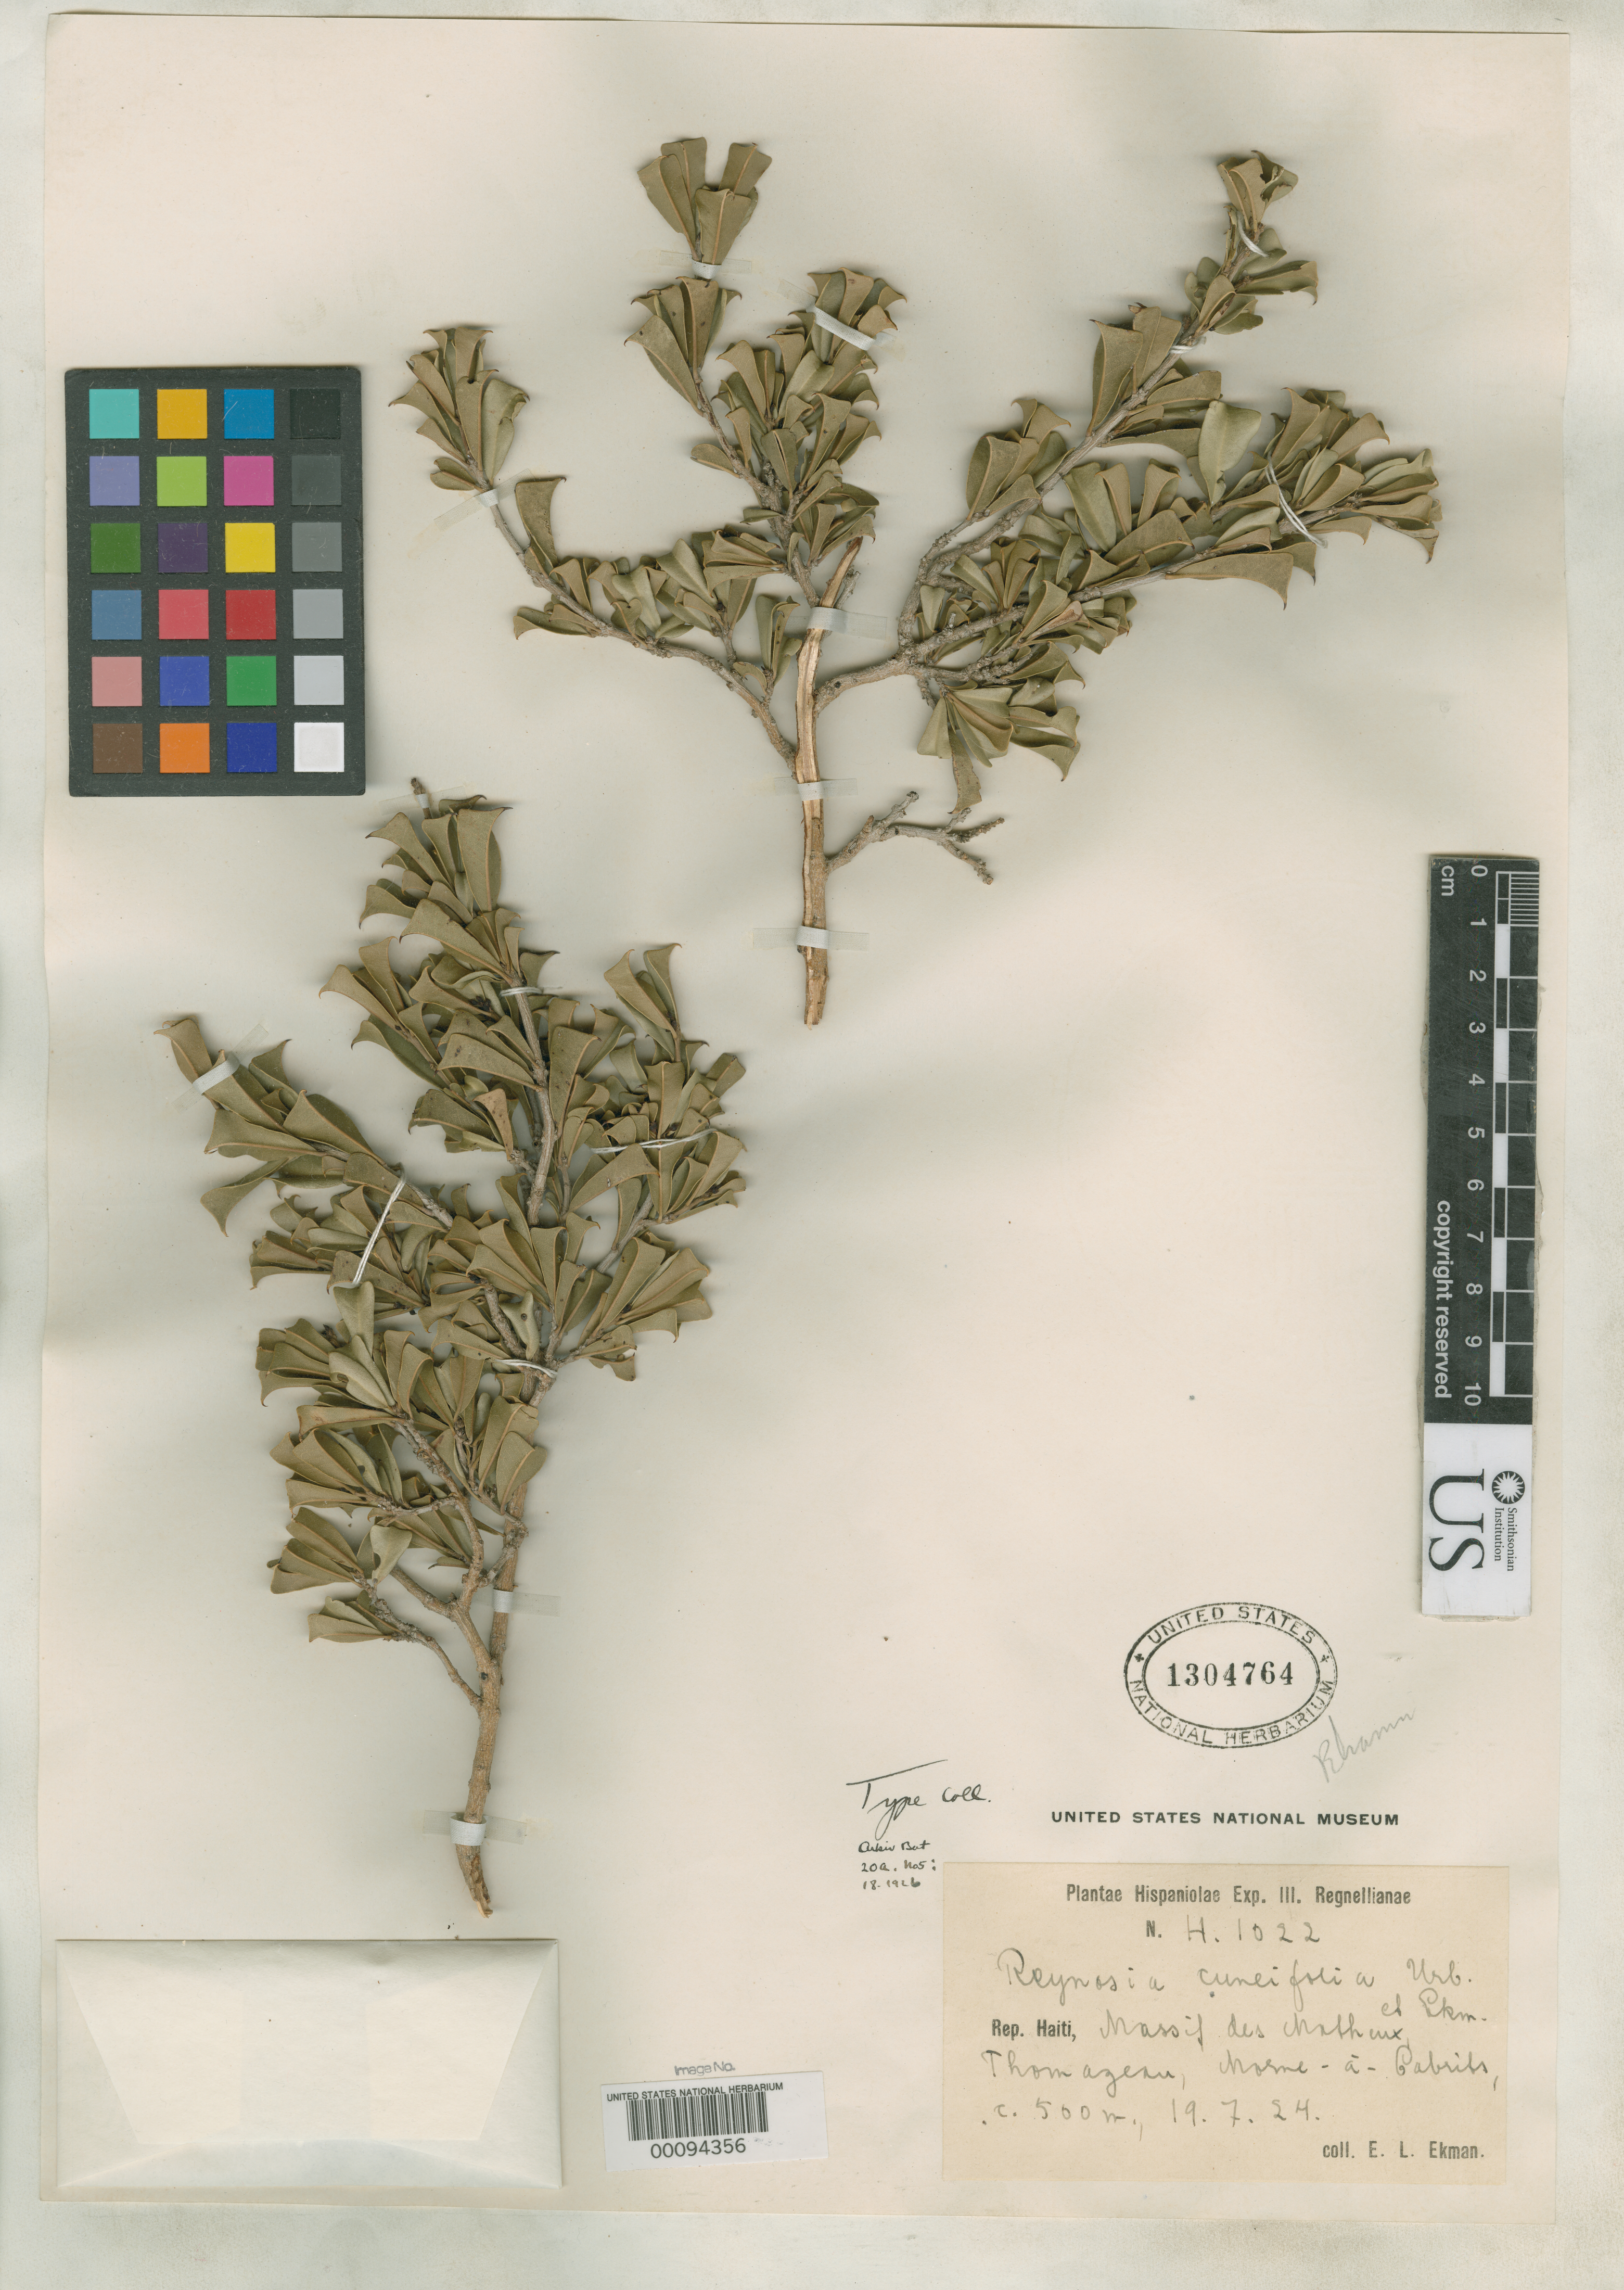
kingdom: Plantae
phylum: Tracheophyta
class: Magnoliopsida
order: Rosales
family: Rhamnaceae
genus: Reynosia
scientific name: Reynosia cuneifolia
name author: Urb. & Ekman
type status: Isotype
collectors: E. L. Ekman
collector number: H 1022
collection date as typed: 19 Jul 1924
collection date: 1924-07-19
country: Haiti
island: Hispaniola Island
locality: Montagnes du Trou d'Eau ad Morne a Cabrits, Bois d'Orne.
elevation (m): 500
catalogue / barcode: US 1304764